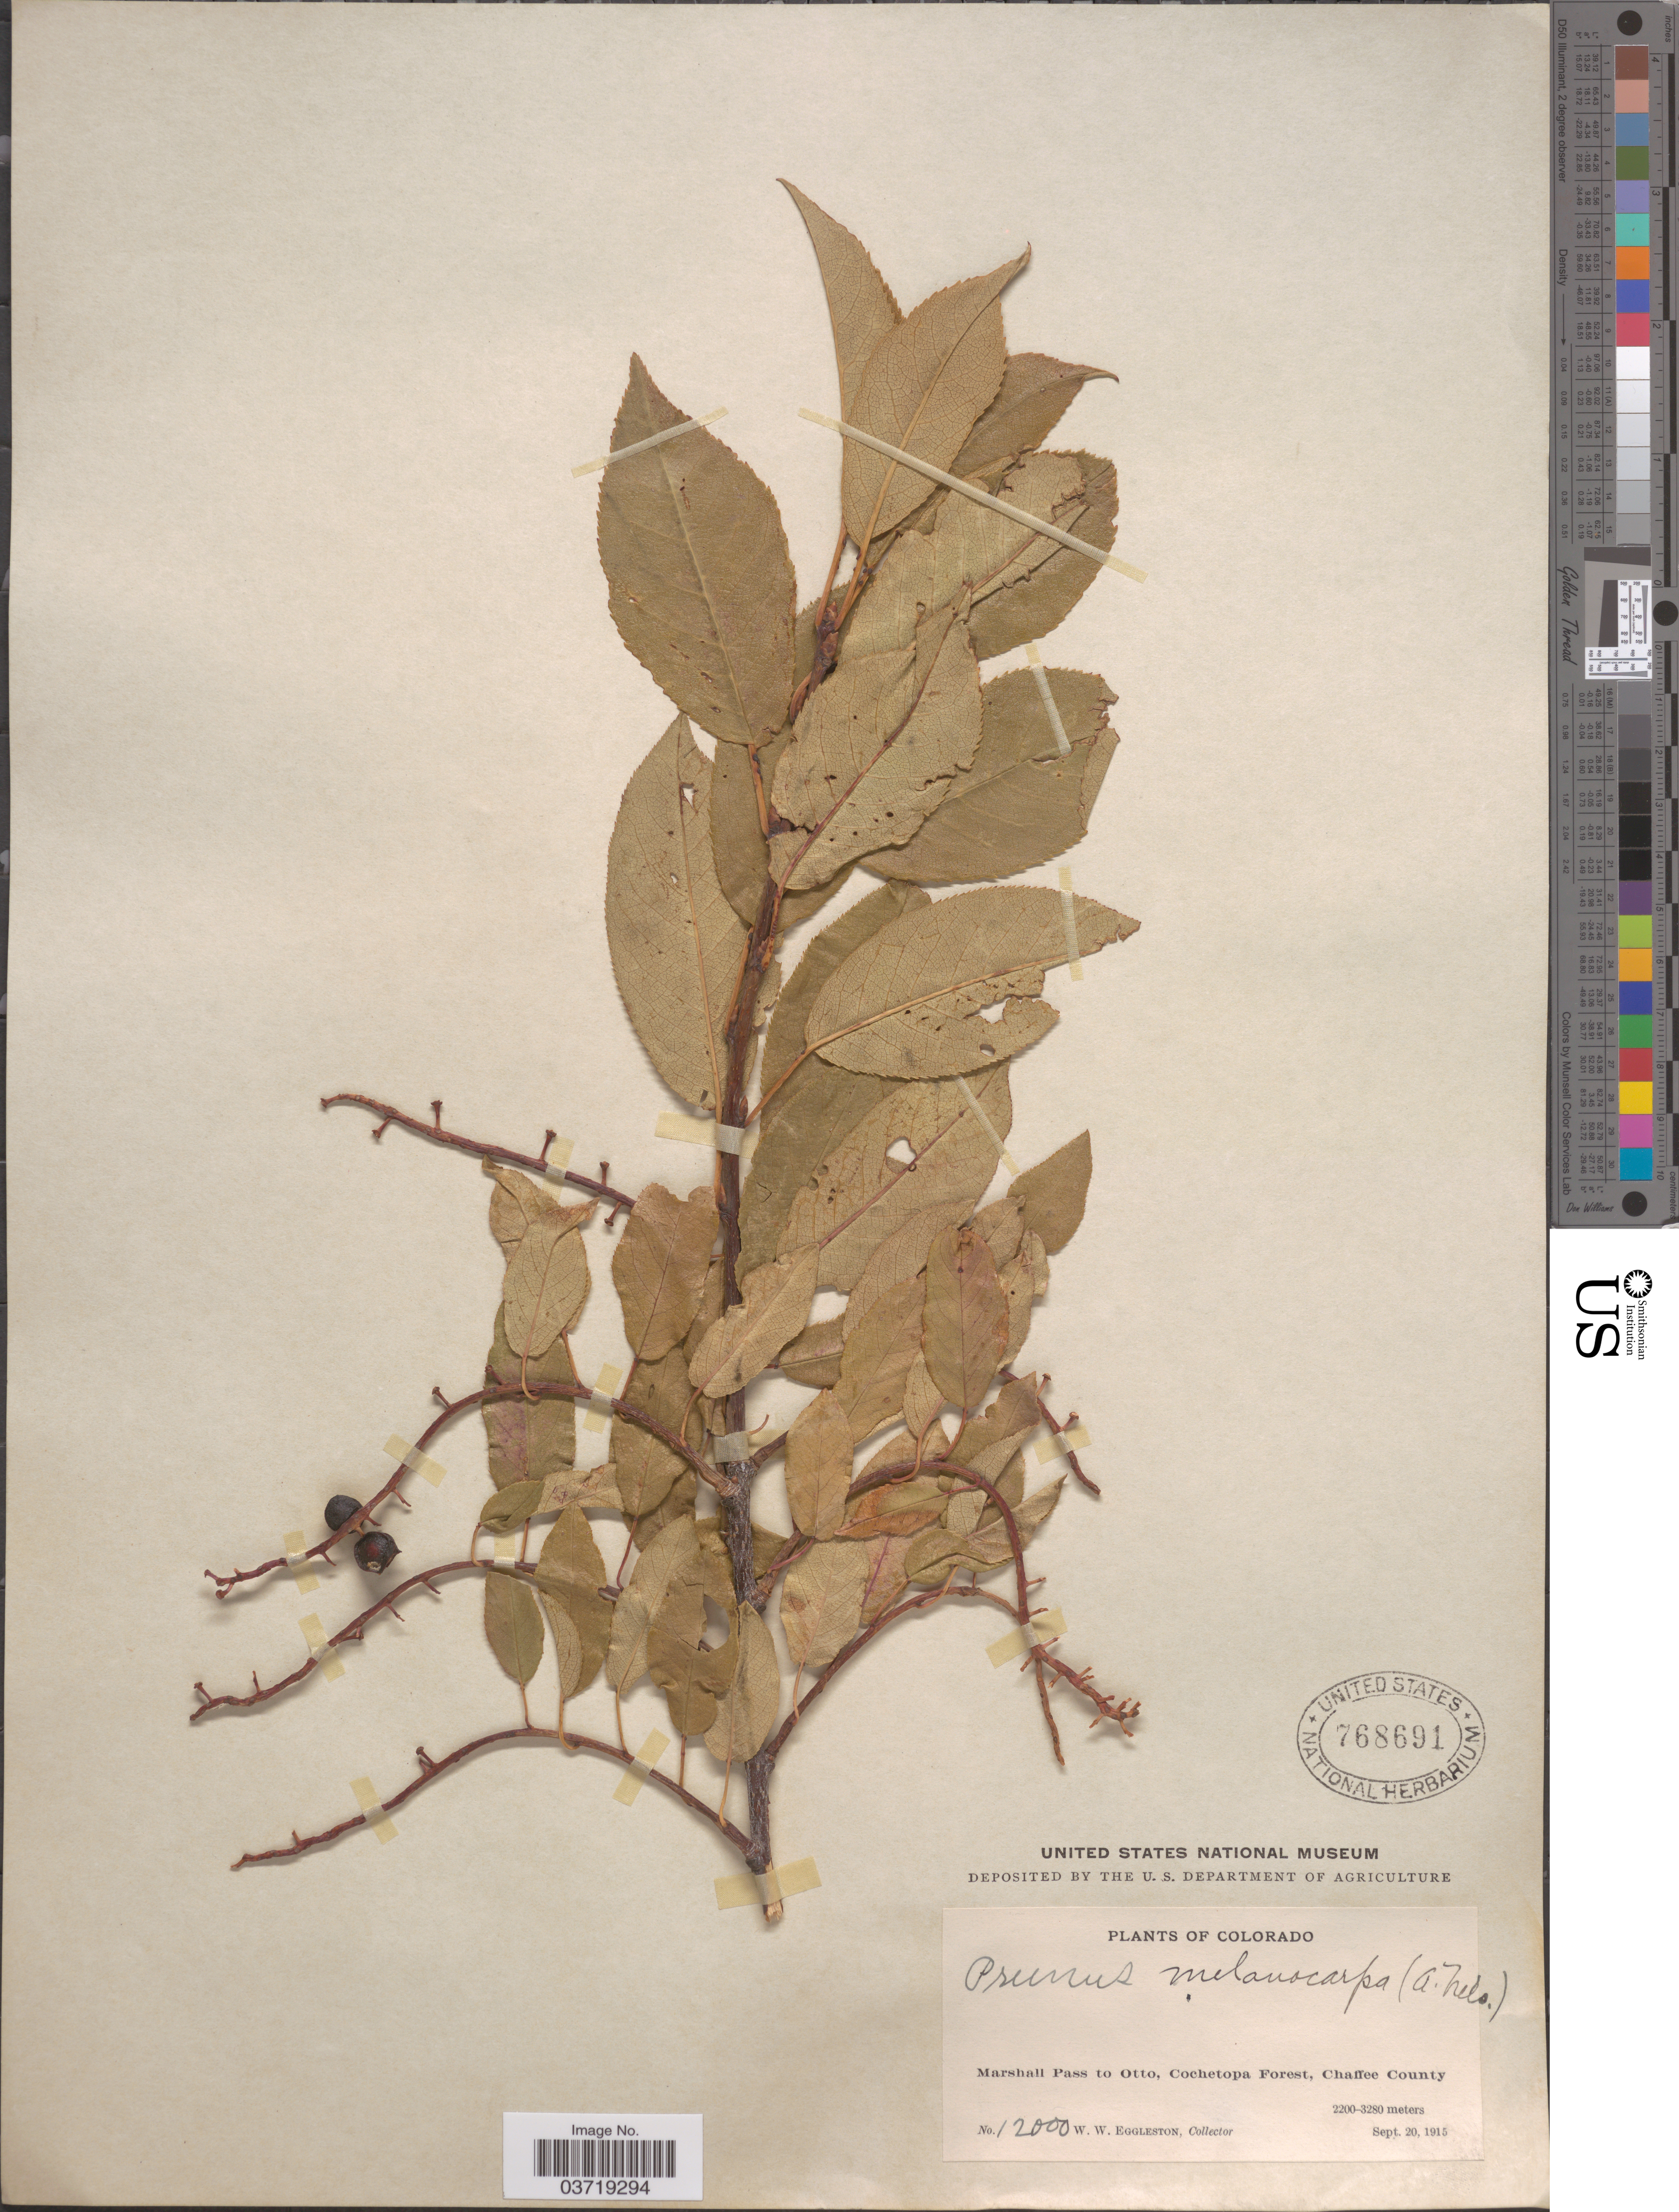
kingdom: Plantae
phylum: Tracheophyta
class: Magnoliopsida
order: Rosales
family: Rosaceae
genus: Prunus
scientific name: Prunus virginiana var. demissa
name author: (Nutt.) Torr.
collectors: W. W. Eggleston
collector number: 12000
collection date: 1915-09-20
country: United States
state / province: Colorado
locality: Marshall Pass to Otto, Cochetopa Forest, Chaffee County.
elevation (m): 2200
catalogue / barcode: US 768691